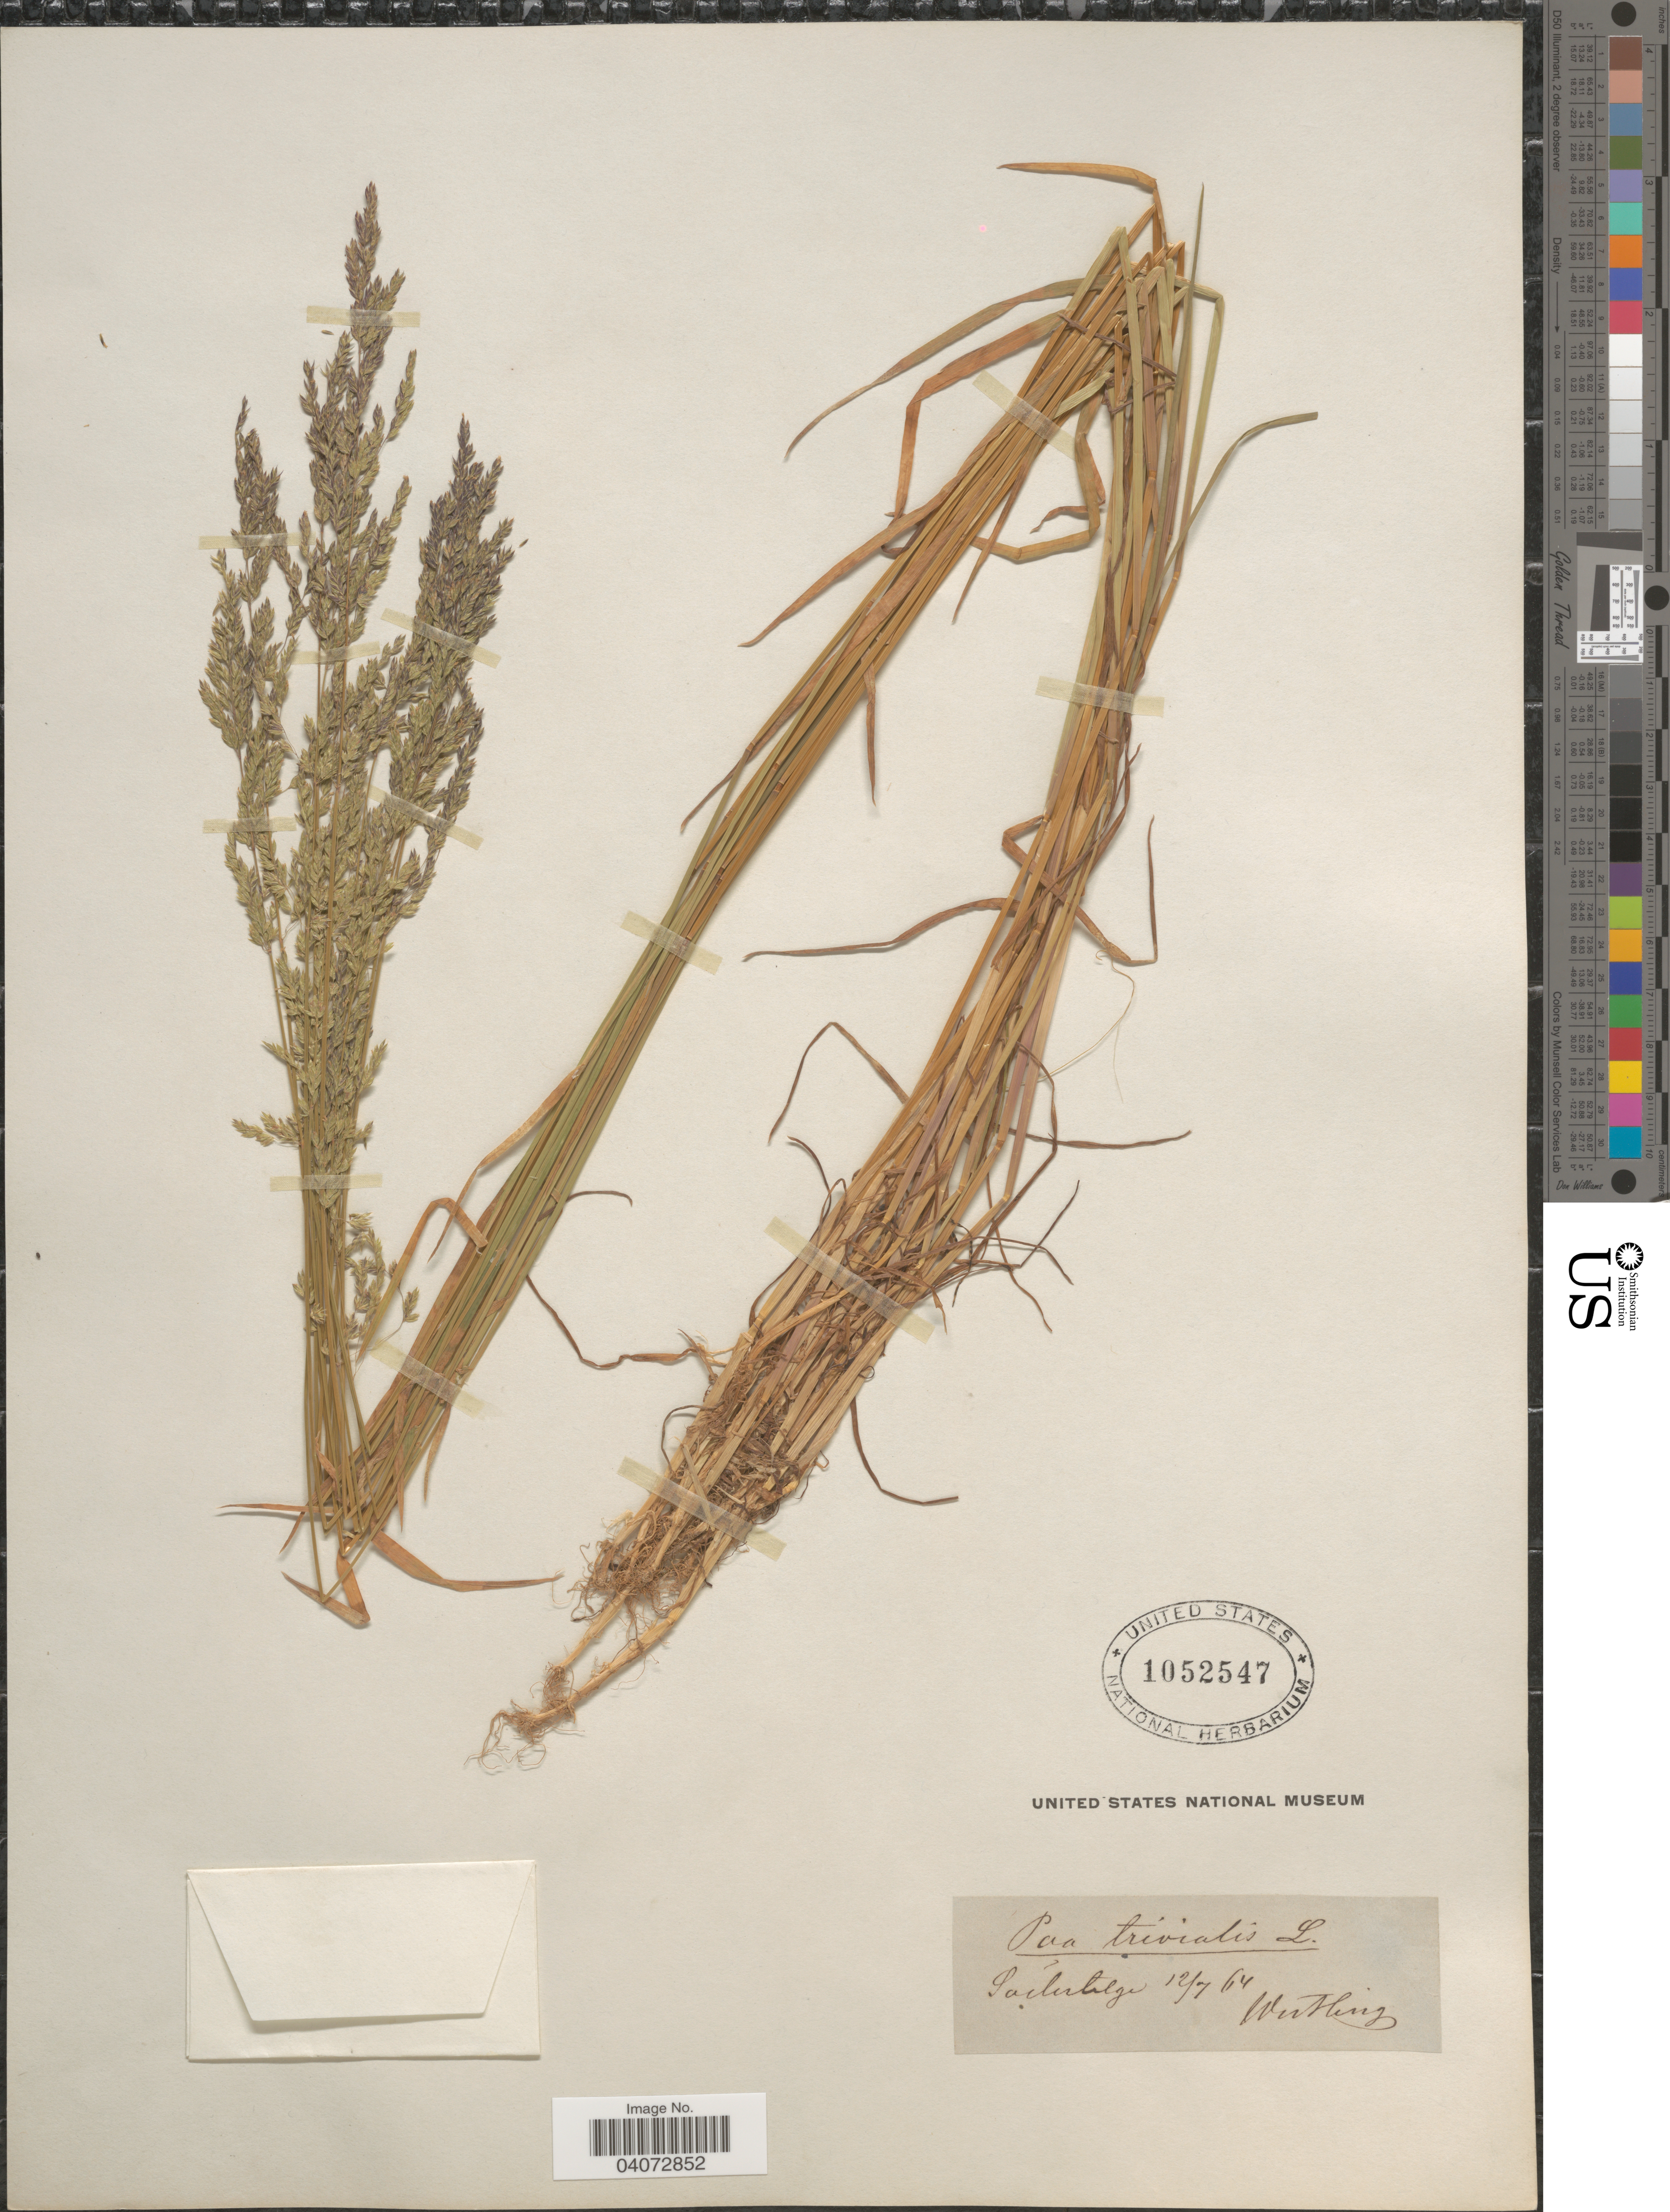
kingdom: Plantae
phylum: Tracheophyta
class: Liliopsida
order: Poales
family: Poaceae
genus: Poa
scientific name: Poa trivialis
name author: L.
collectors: Wertling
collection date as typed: Transcribed d/m/y: 12/7/64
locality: Sachutilge [interpreted].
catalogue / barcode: US 1052547